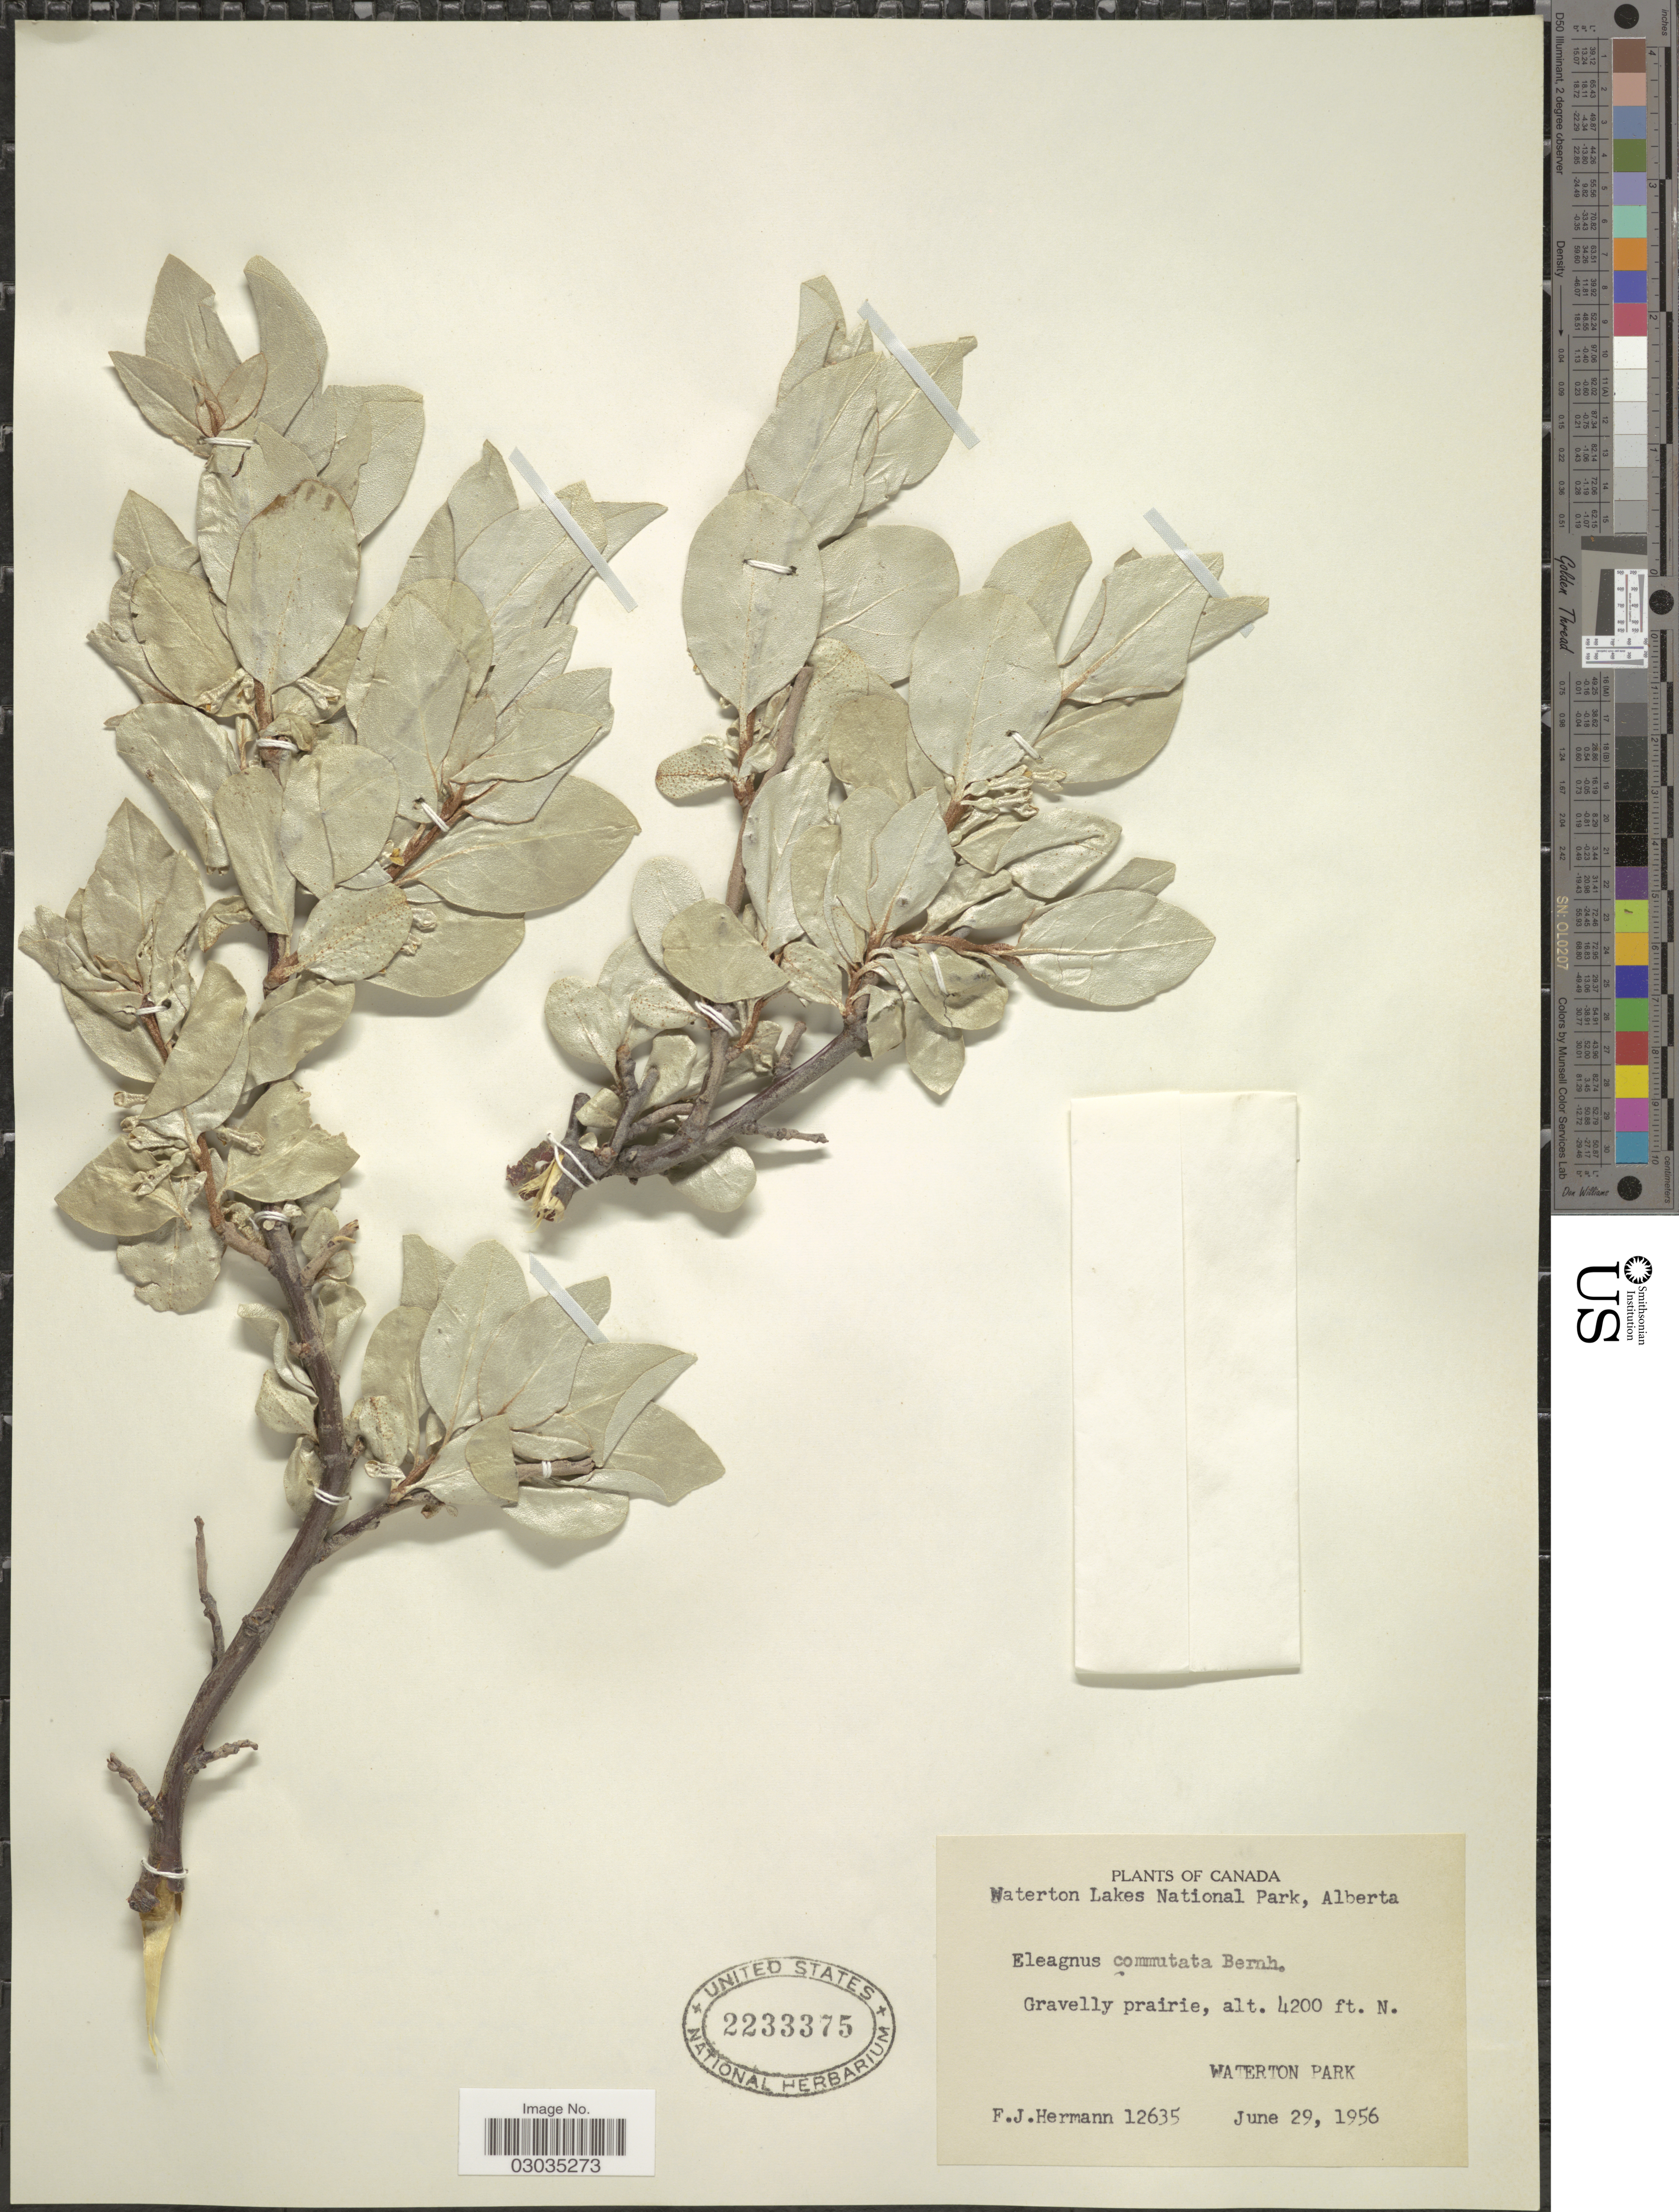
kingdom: Plantae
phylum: Tracheophyta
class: Magnoliopsida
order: Rosales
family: Elaeagnaceae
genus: Elaeagnus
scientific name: Elaeagnus commutata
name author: Bernh. ex Rydb.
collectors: F. J. Hermann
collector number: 12635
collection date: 1956-06-29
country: Canada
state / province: Alberta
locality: Waterton Lakes National Park, Alberta, Waterton Park.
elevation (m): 1280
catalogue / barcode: US 2233375